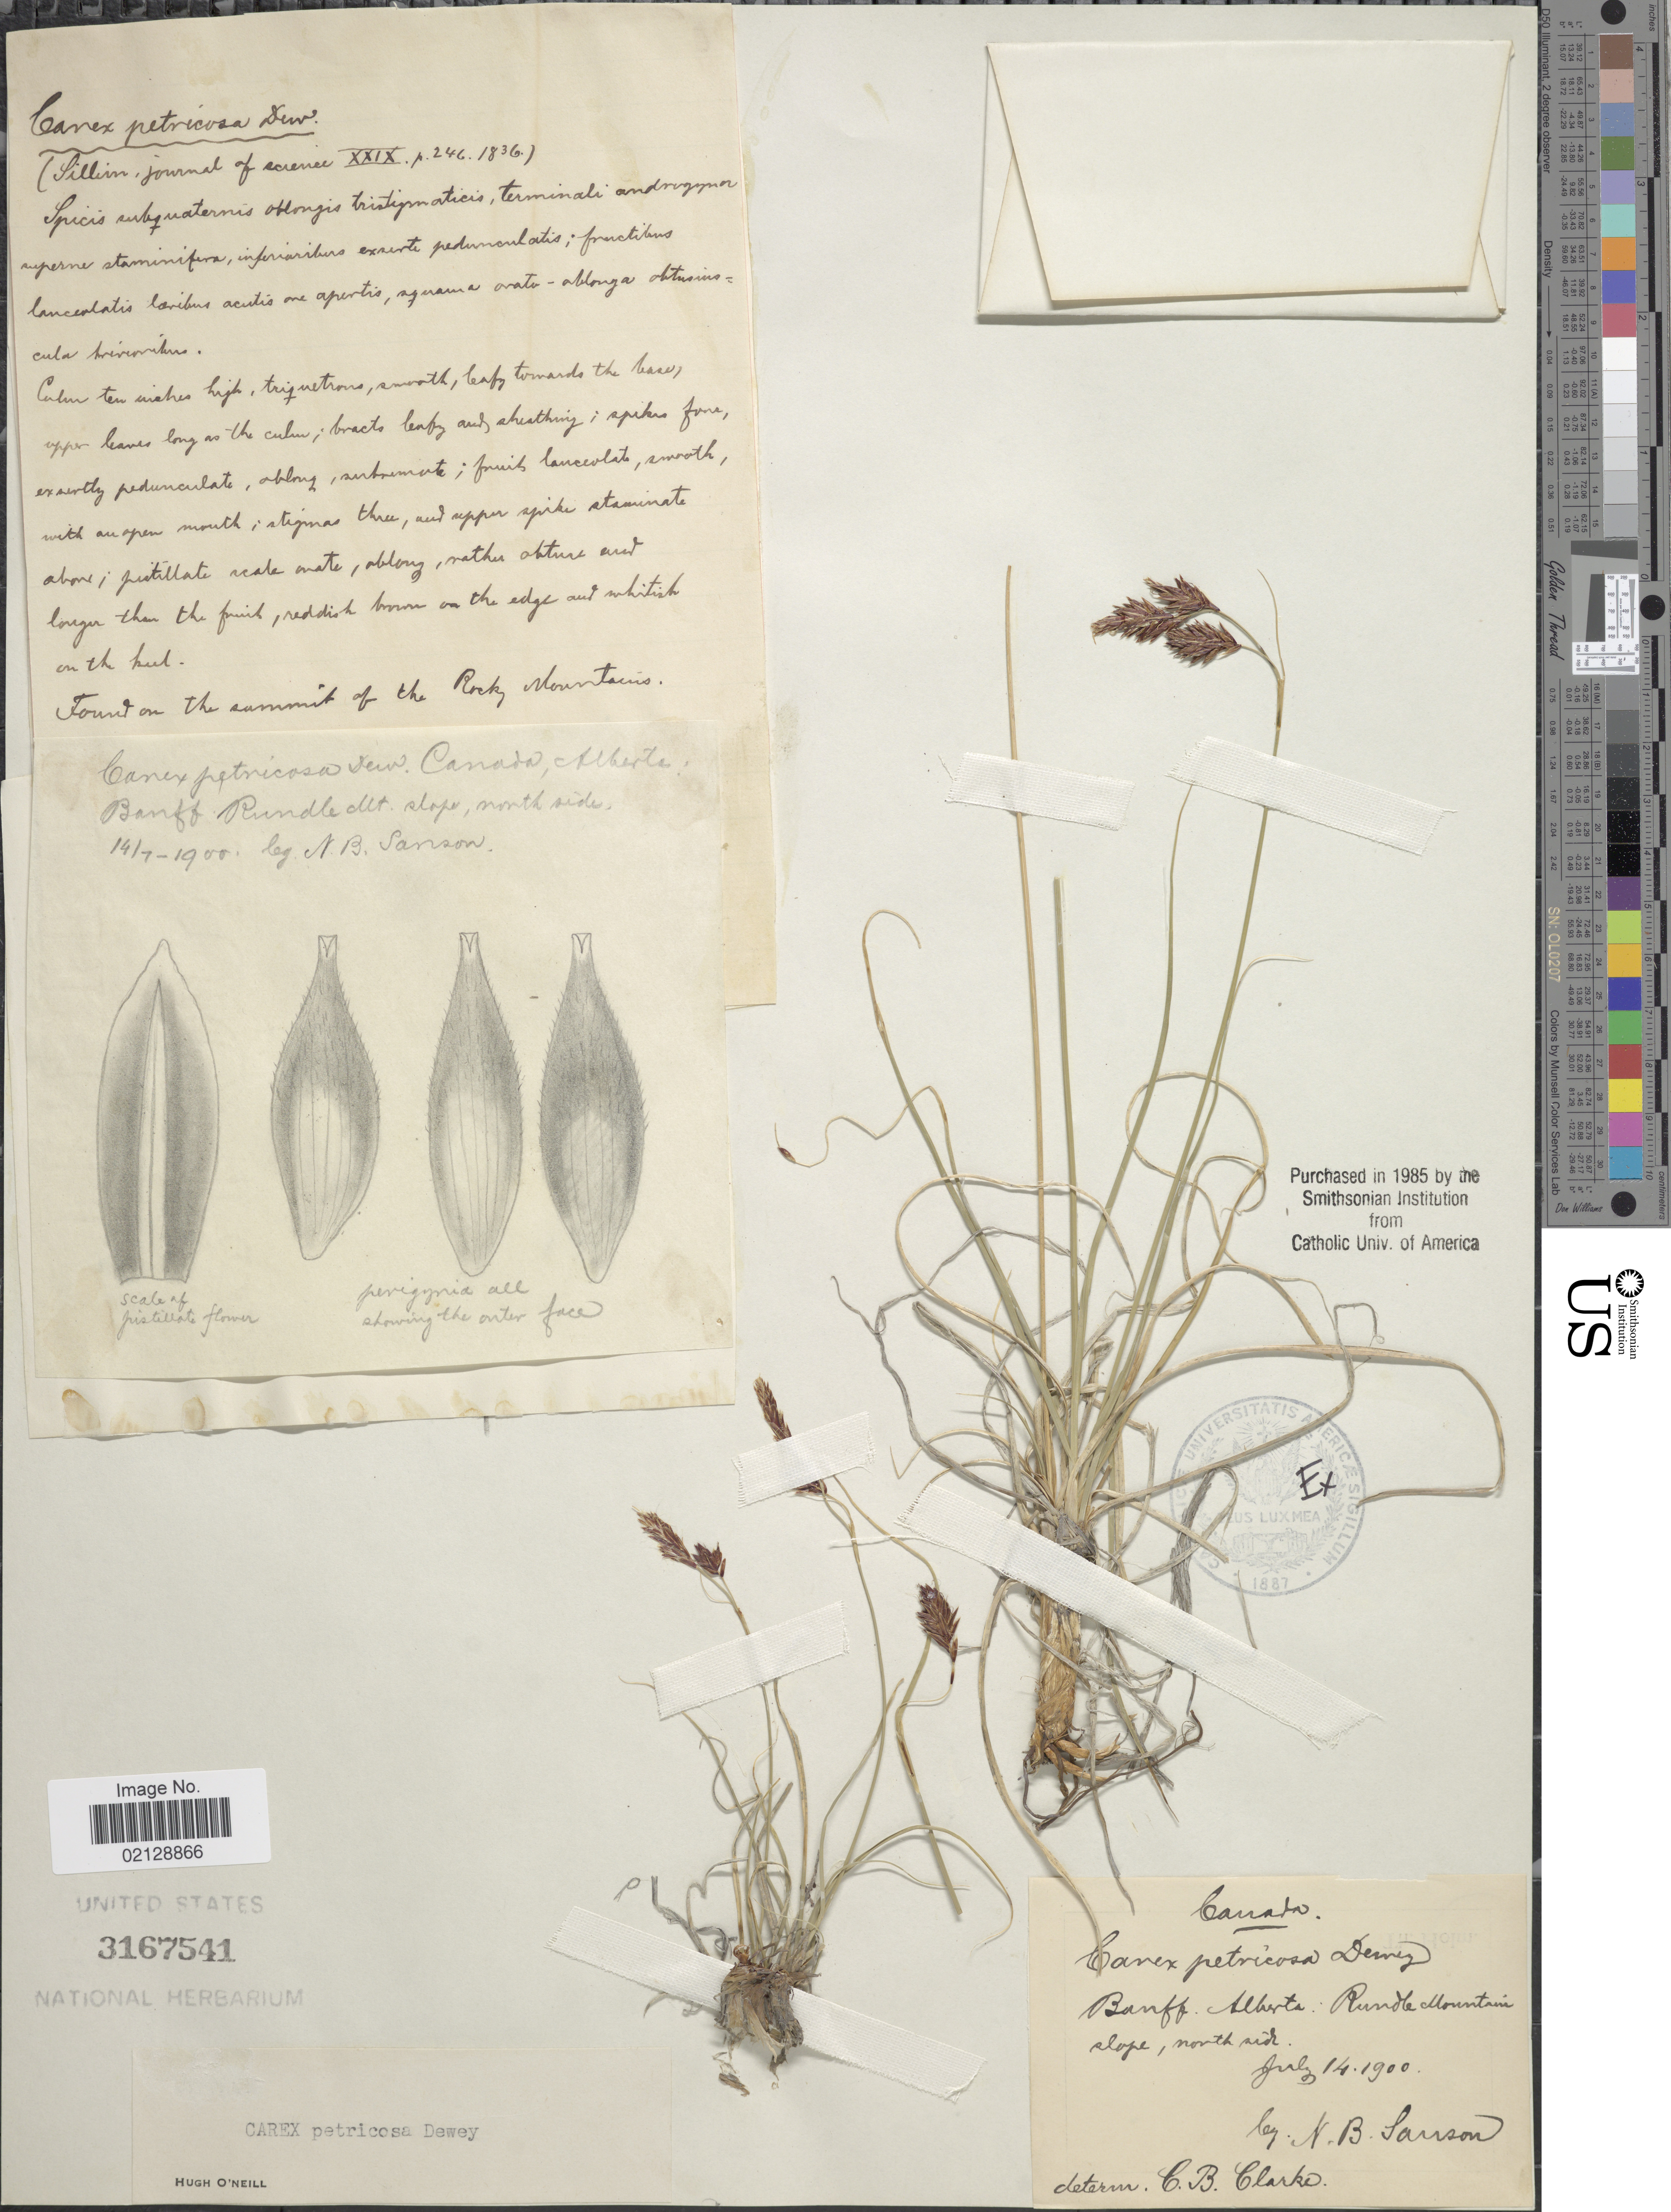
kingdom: Plantae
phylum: Tracheophyta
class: Liliopsida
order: Poales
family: Cyperaceae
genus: Carex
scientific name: Carex petricosa var. petricosa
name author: Dewey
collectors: N. Sanson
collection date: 1900-07-14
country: Canada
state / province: Alberta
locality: Banff, Alberta, Rundle Mountain slope, north side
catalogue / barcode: US 3167541